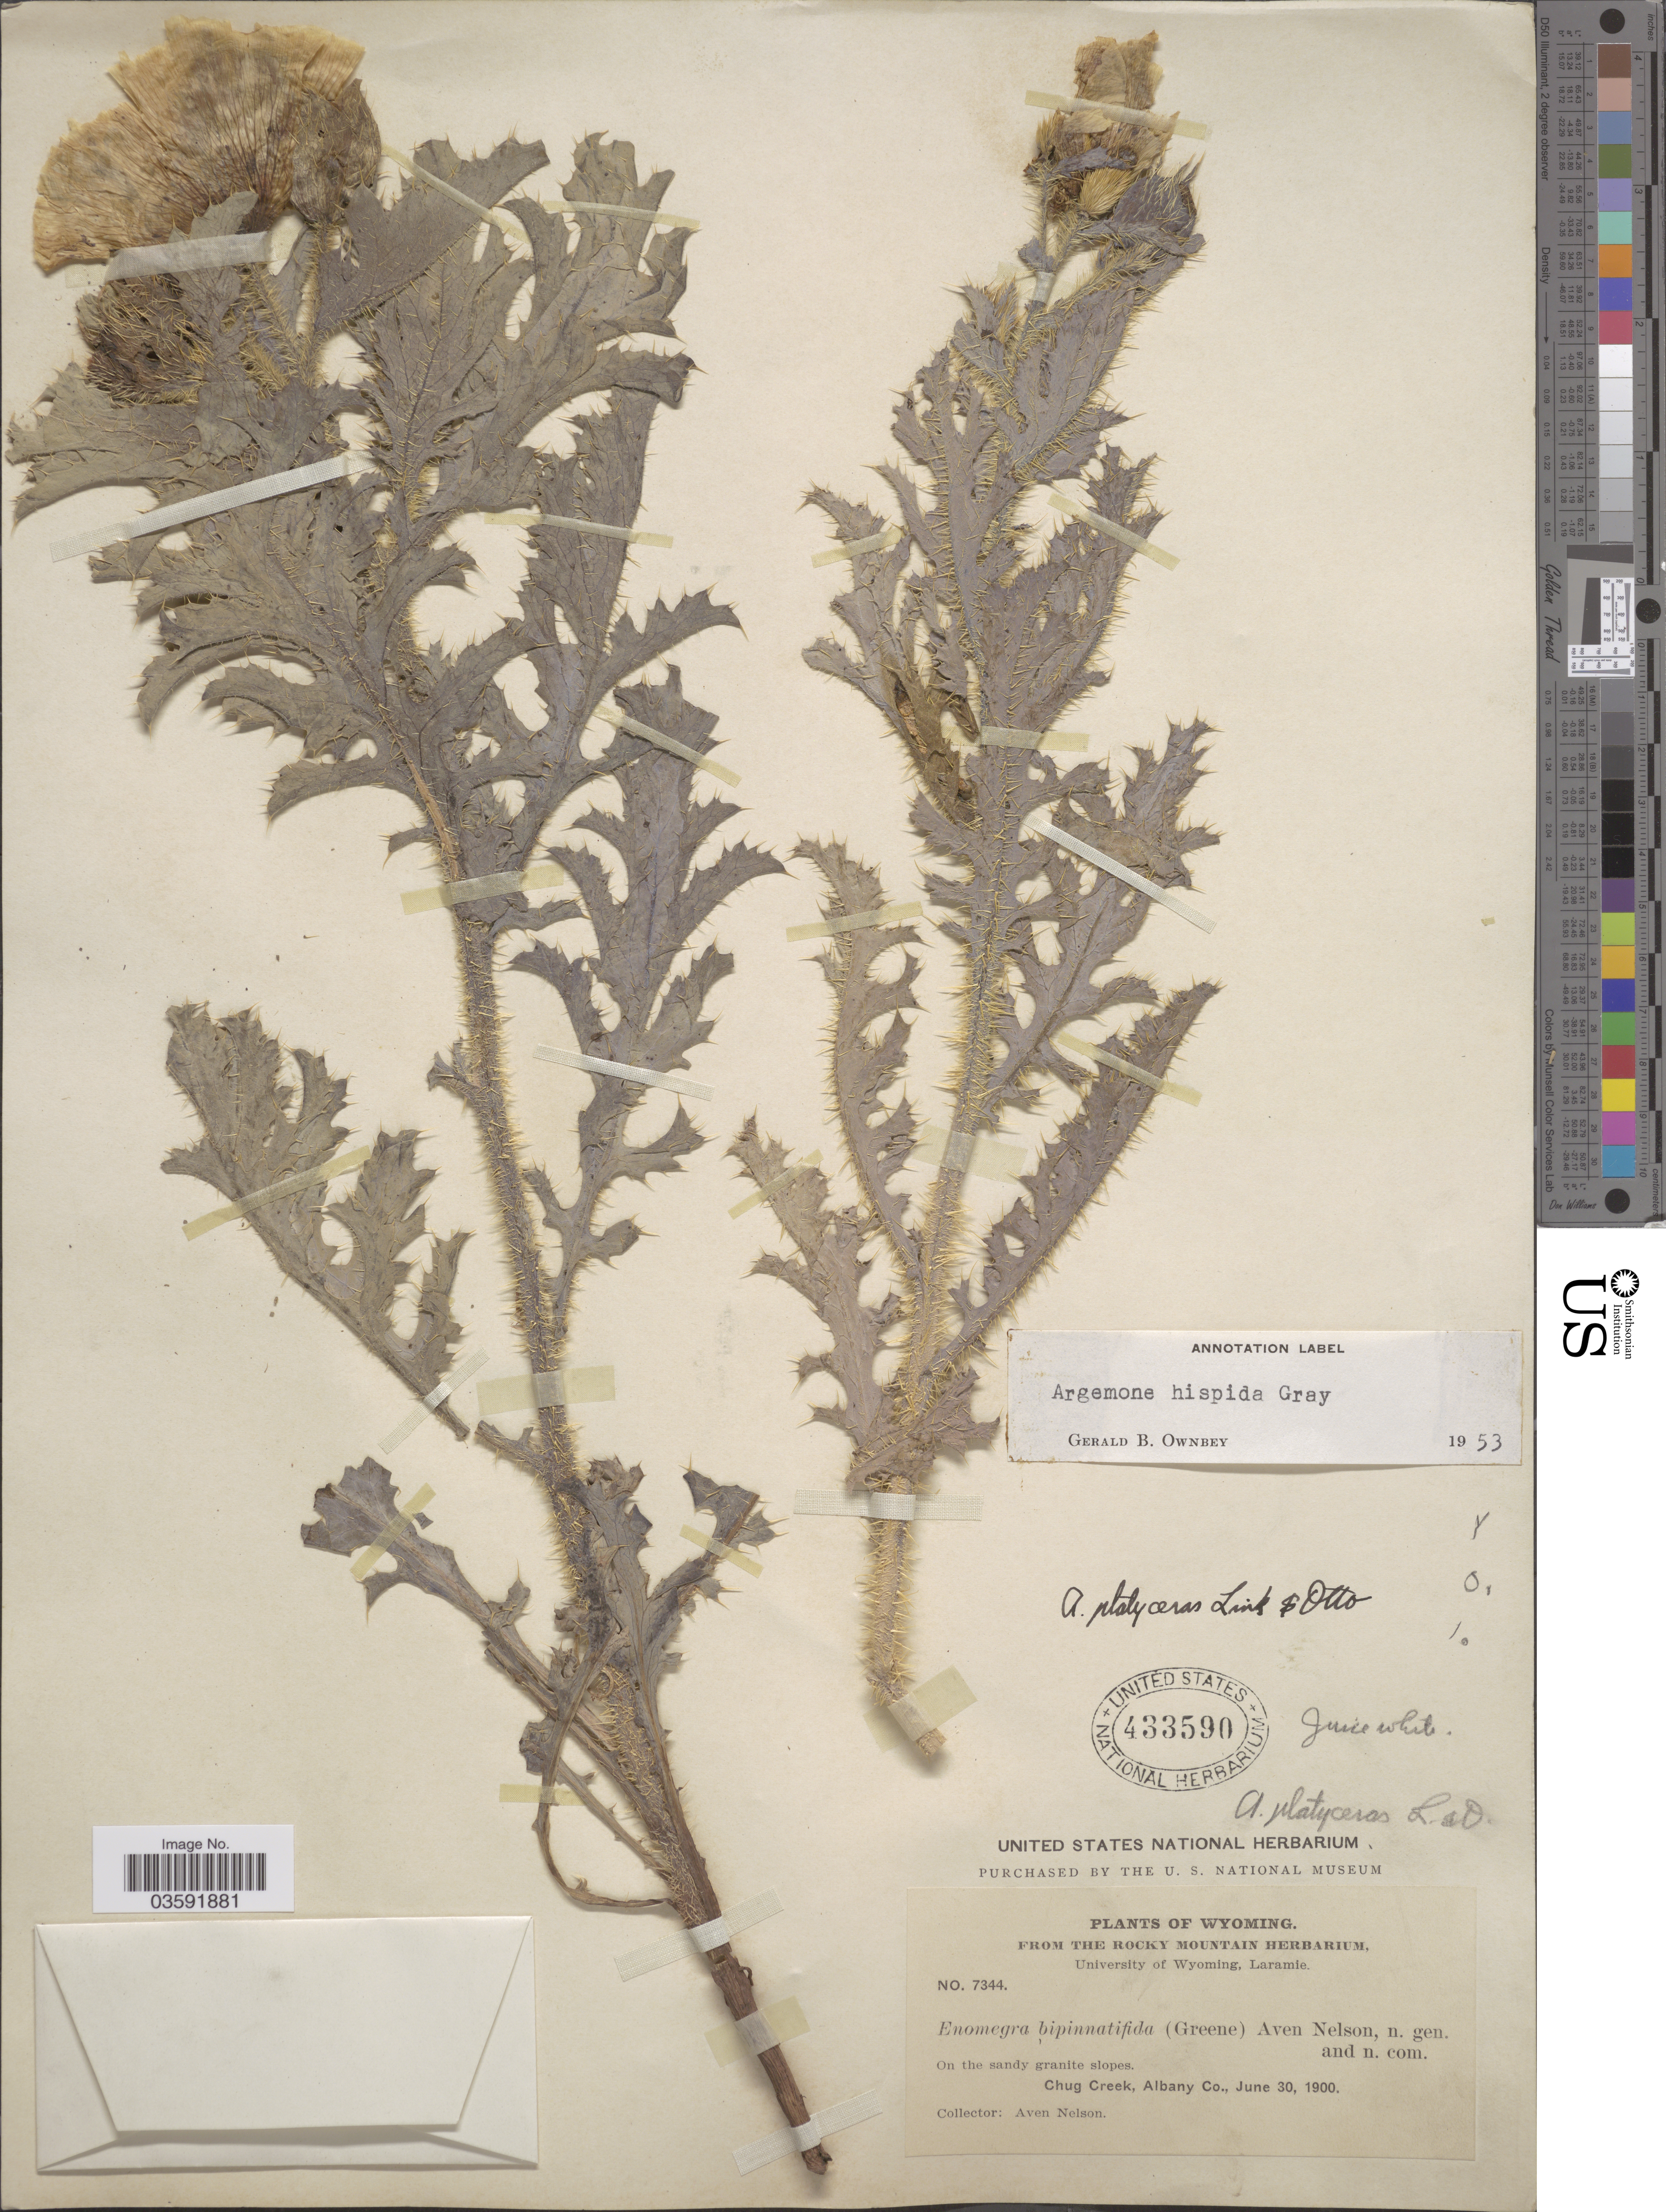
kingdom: Plantae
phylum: Tracheophyta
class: Magnoliopsida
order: Ranunculales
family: Papaveraceae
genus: Argemone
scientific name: Argemone hispida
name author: A. Gray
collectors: A. Nelson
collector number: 7344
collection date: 1900-06-30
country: United States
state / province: Wyoming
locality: Chug Creek, Albany Co.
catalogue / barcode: US 433590